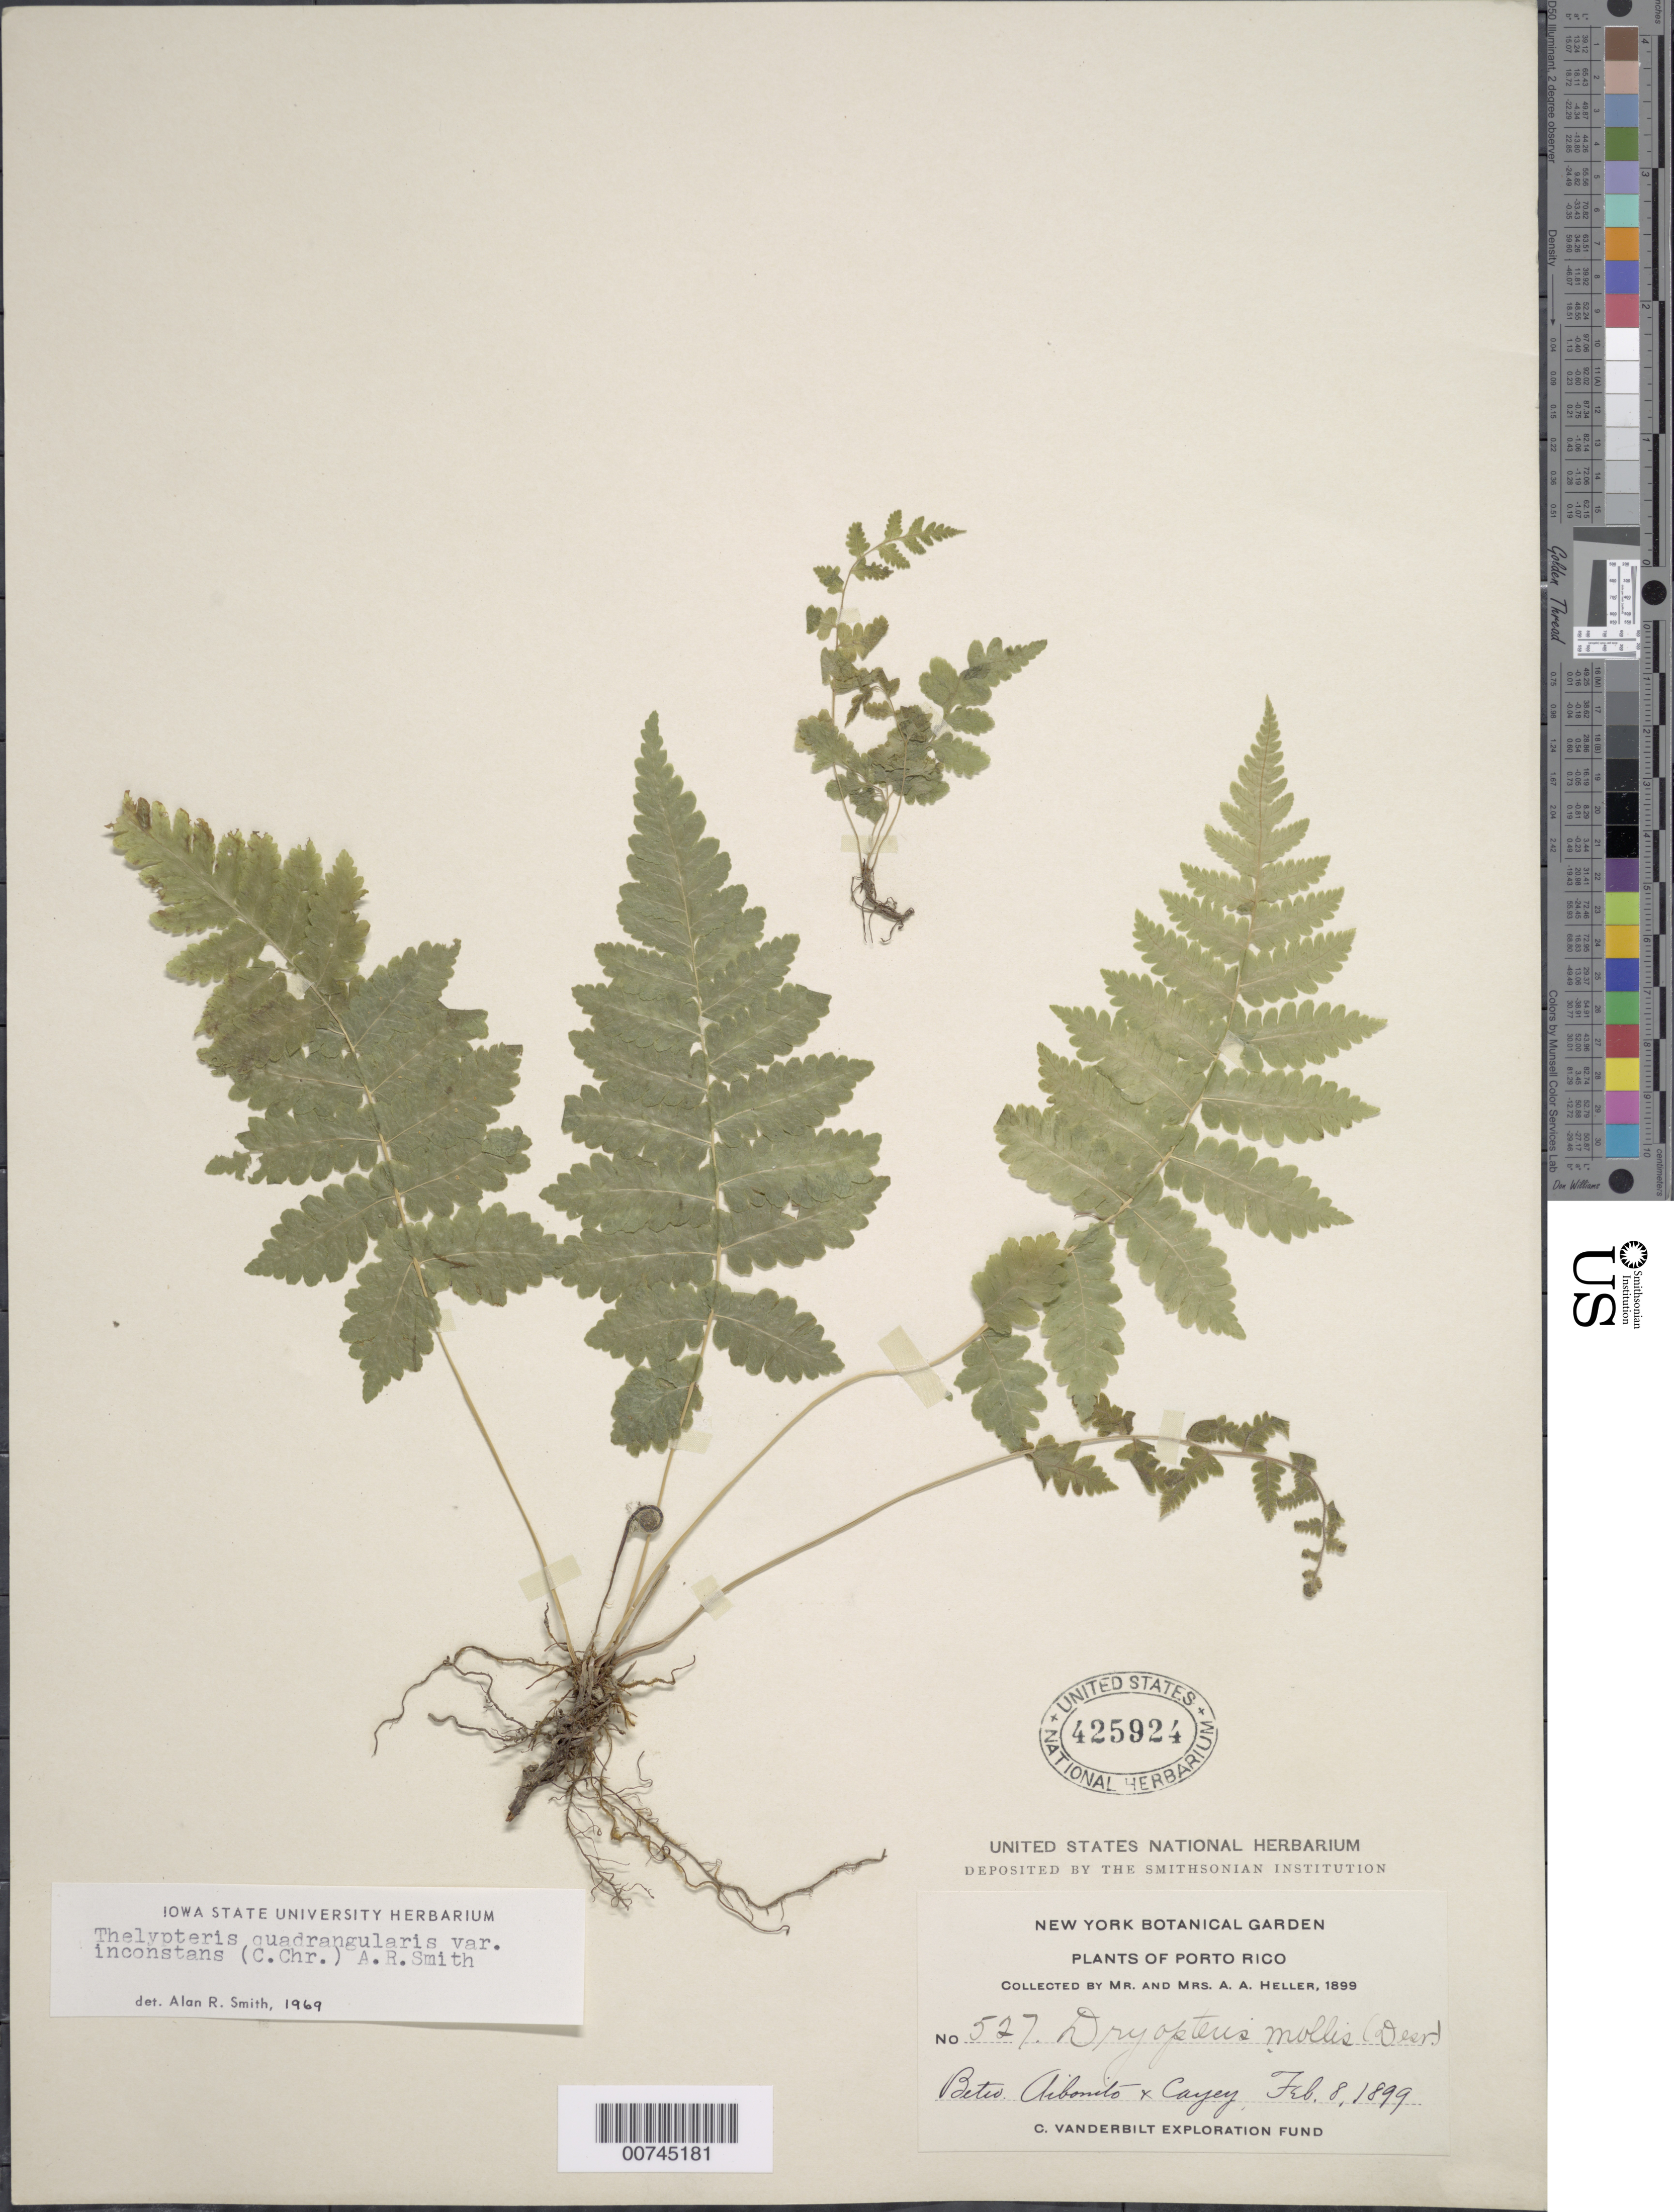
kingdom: Plantae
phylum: Tracheophyta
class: Polypodiopsida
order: Polypodiales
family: Thelypteridaceae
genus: Christella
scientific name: Christella hispidula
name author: (Decne.) Holttum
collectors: A. A. Heller & E. G. Heller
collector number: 527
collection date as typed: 08 Feb 1899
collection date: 1899-02-08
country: Puerto Rico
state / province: Abonito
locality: Between Aibonito and Cayey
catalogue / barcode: US 425924